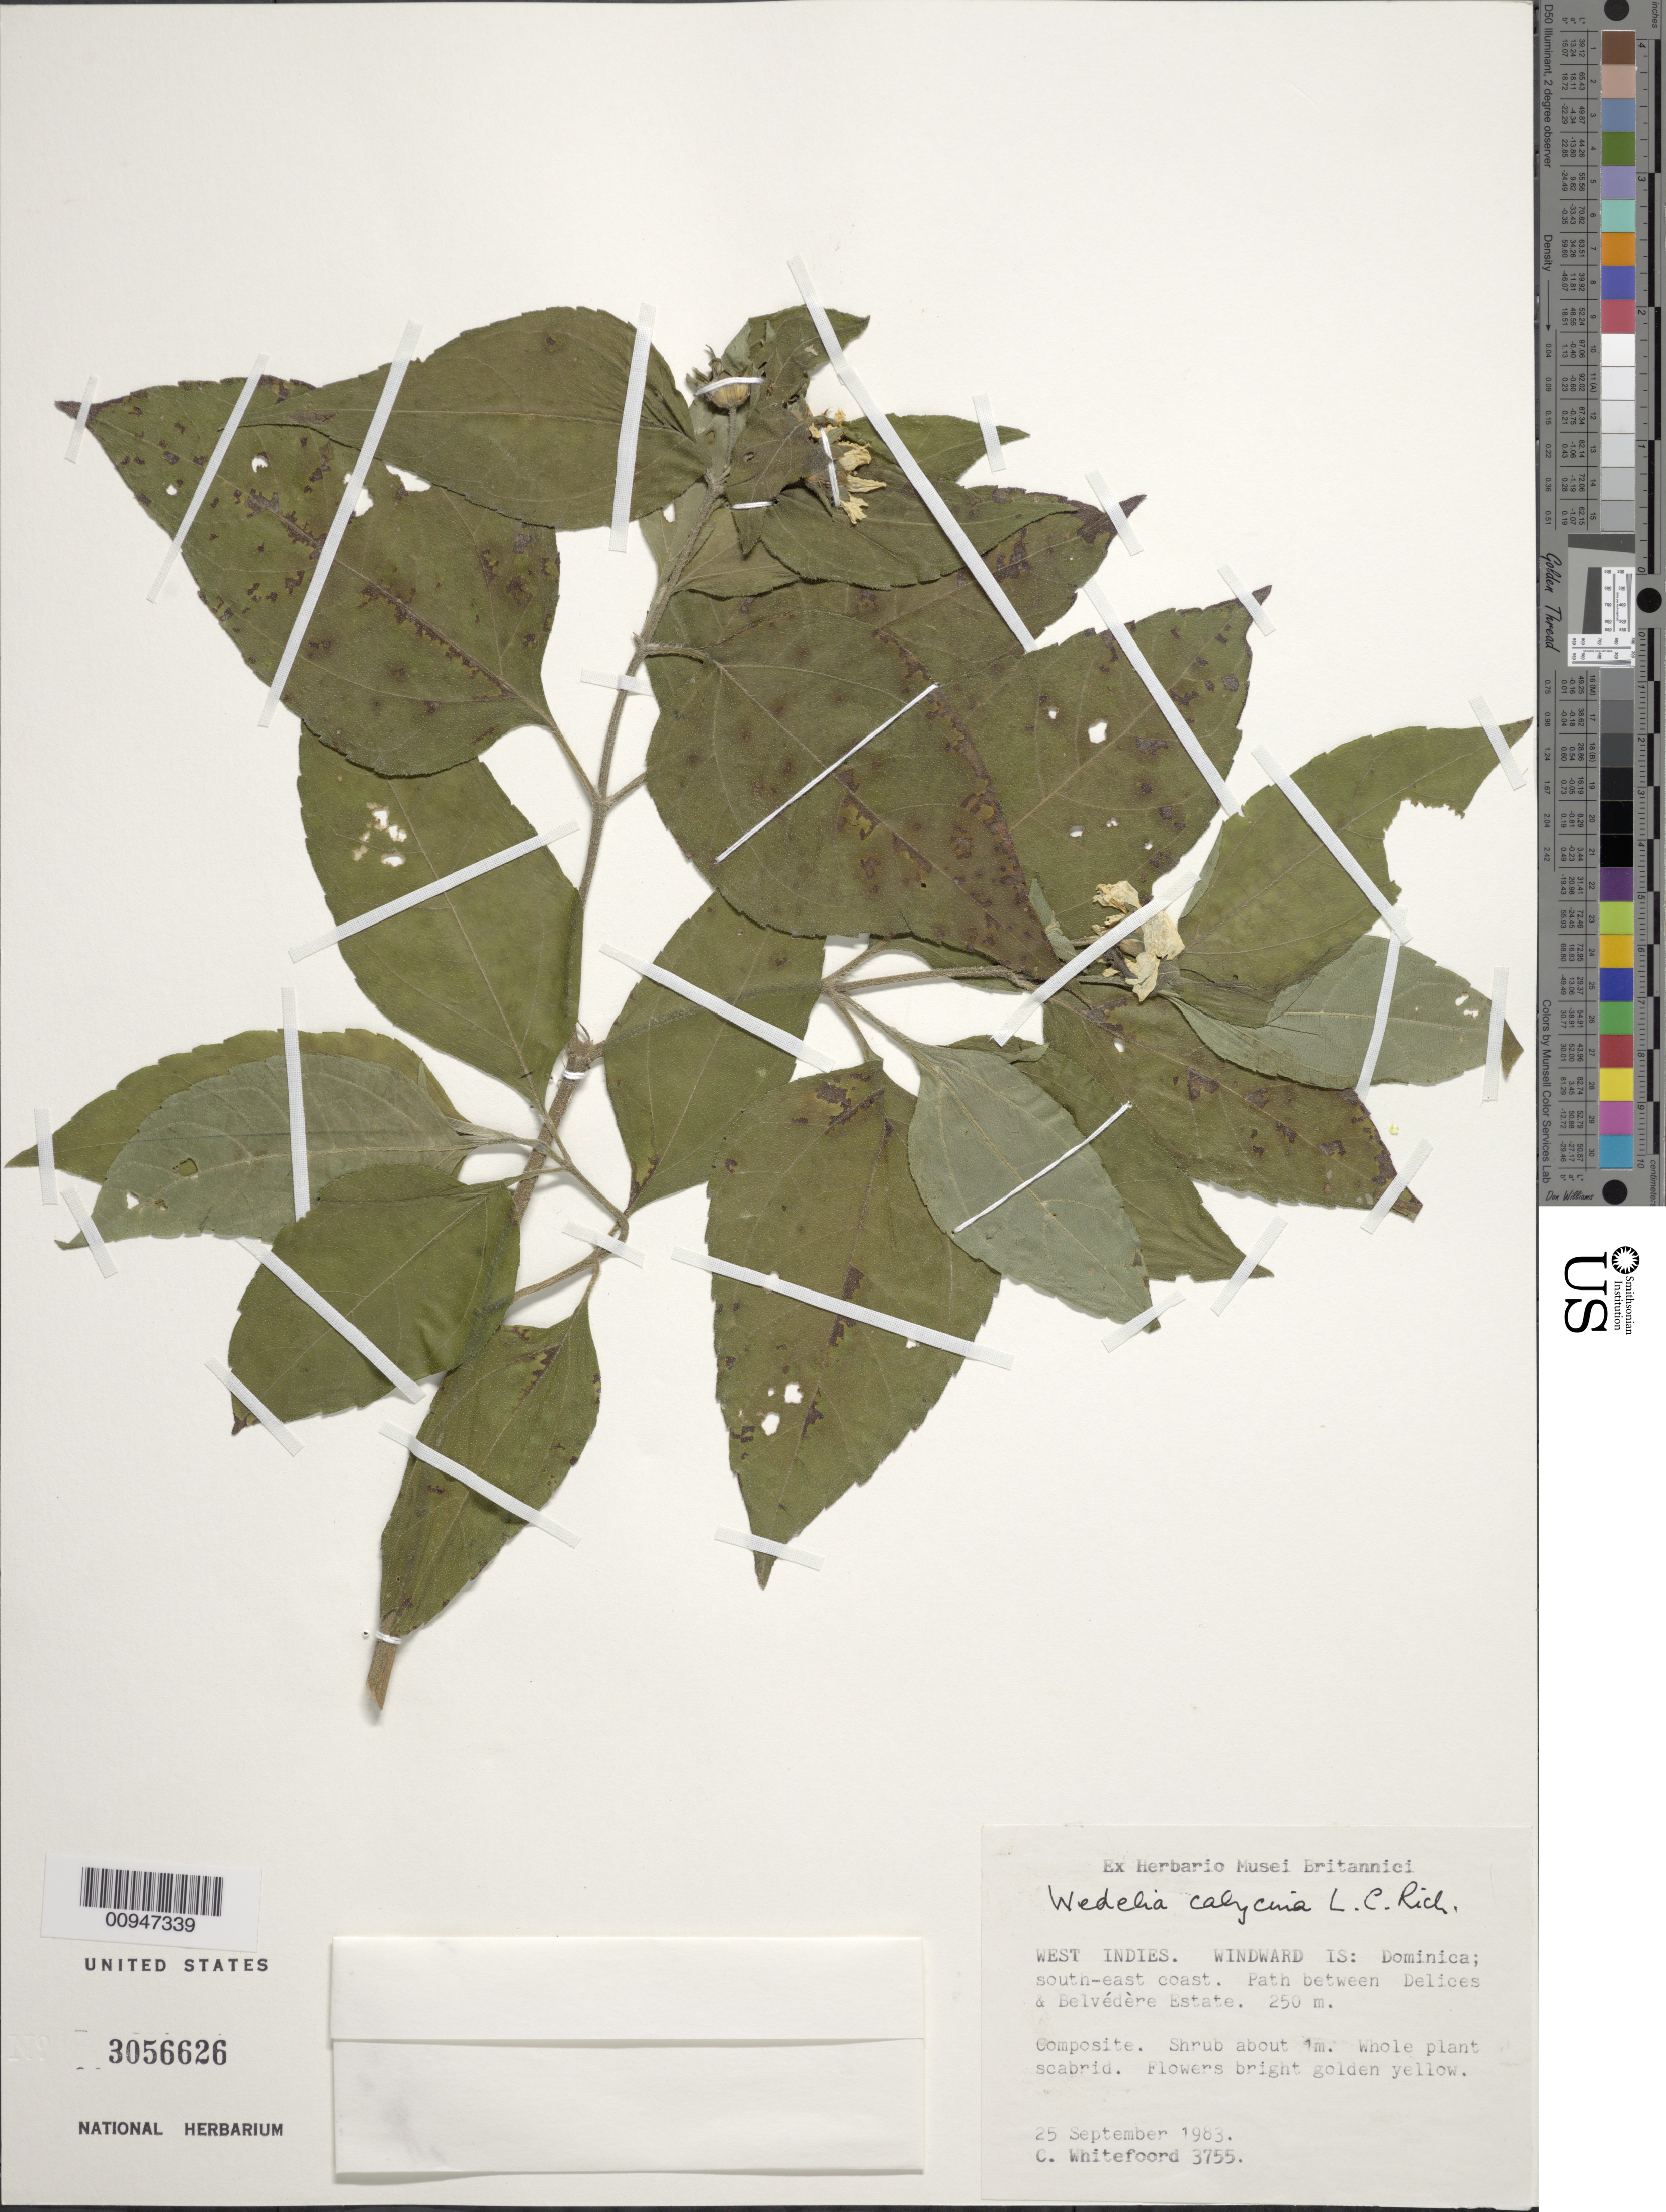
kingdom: Plantae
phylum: Tracheophyta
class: Magnoliopsida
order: Asterales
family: Asteraceae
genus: Wedelia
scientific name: Wedelia calycina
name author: Rich.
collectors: C. Whitefoord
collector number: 3755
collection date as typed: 25 Sep 1983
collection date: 1983-09-25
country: Dominica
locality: South-east coast, path between Delices and Belvédère Estate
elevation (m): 250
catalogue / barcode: US 3056626